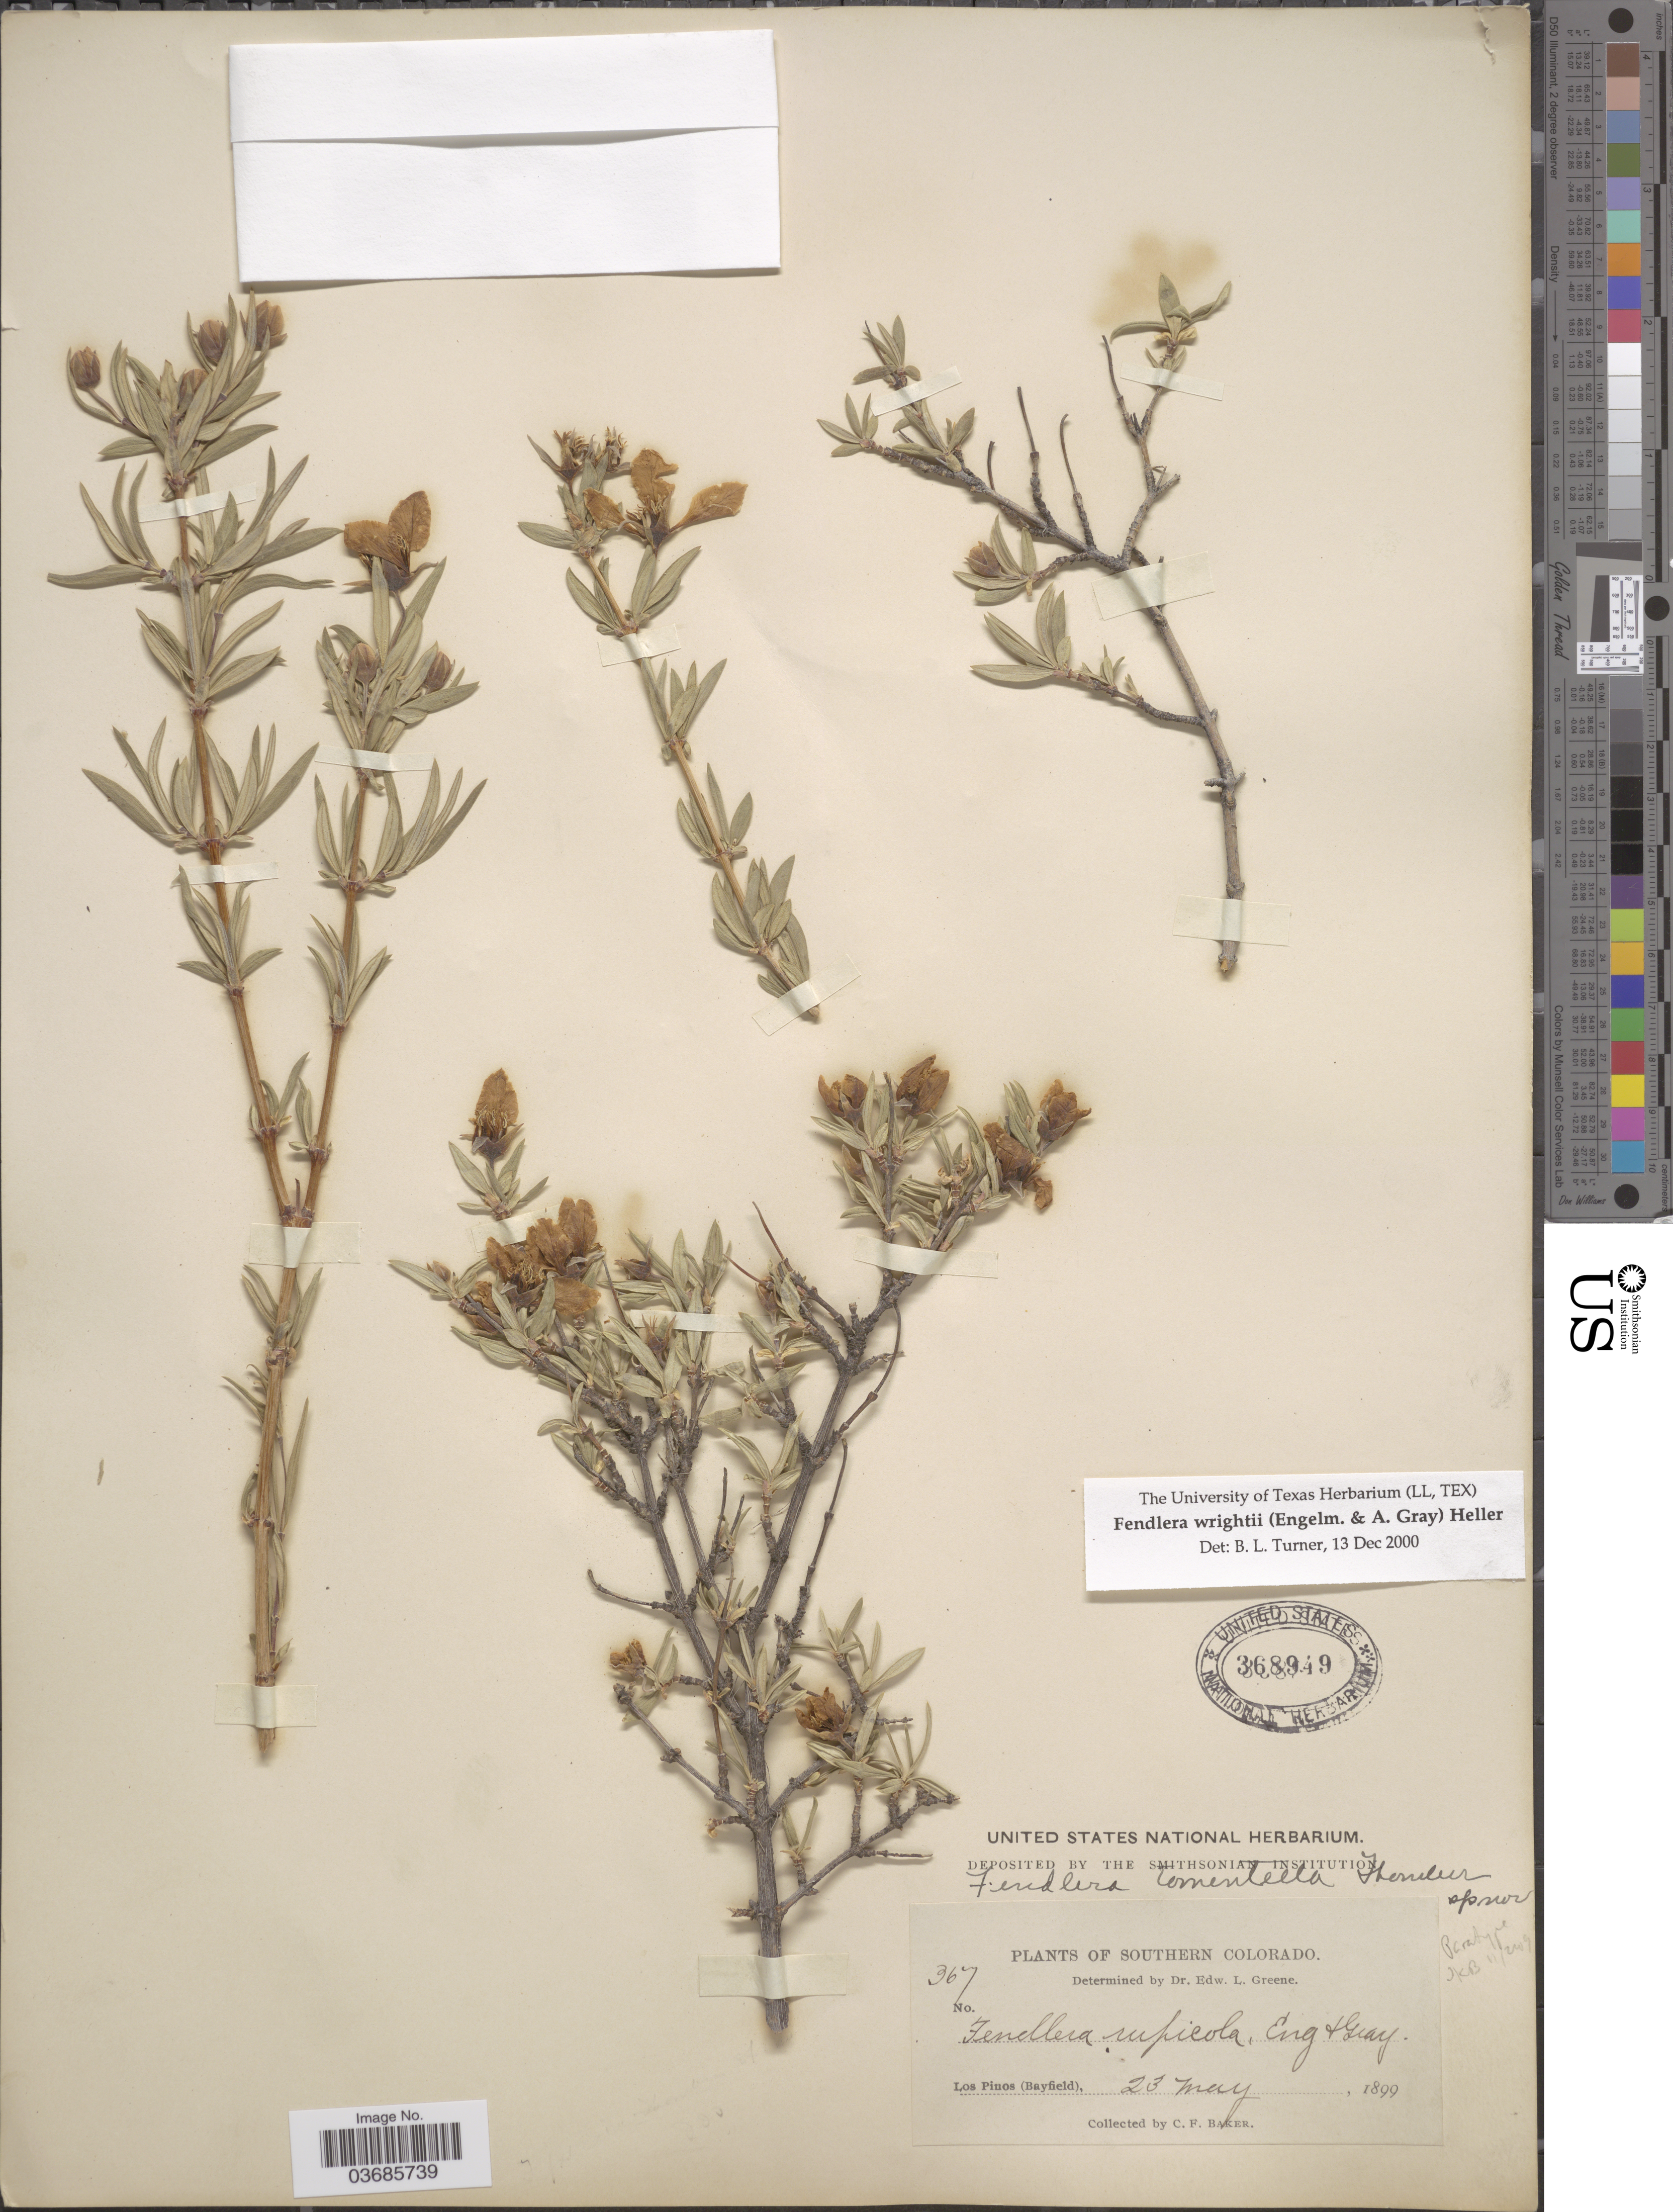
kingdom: Plantae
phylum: Tracheophyta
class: Magnoliopsida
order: Cornales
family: Hydrangeaceae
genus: Fendlera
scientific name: Fendlera wrightii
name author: (Engelm. & A. Gray) A. Heller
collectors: C. F. Baker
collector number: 367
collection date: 1899-05-23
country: United States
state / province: Colorado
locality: Southern Colorado. Los Pinos (Bayfield).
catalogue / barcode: US 368949